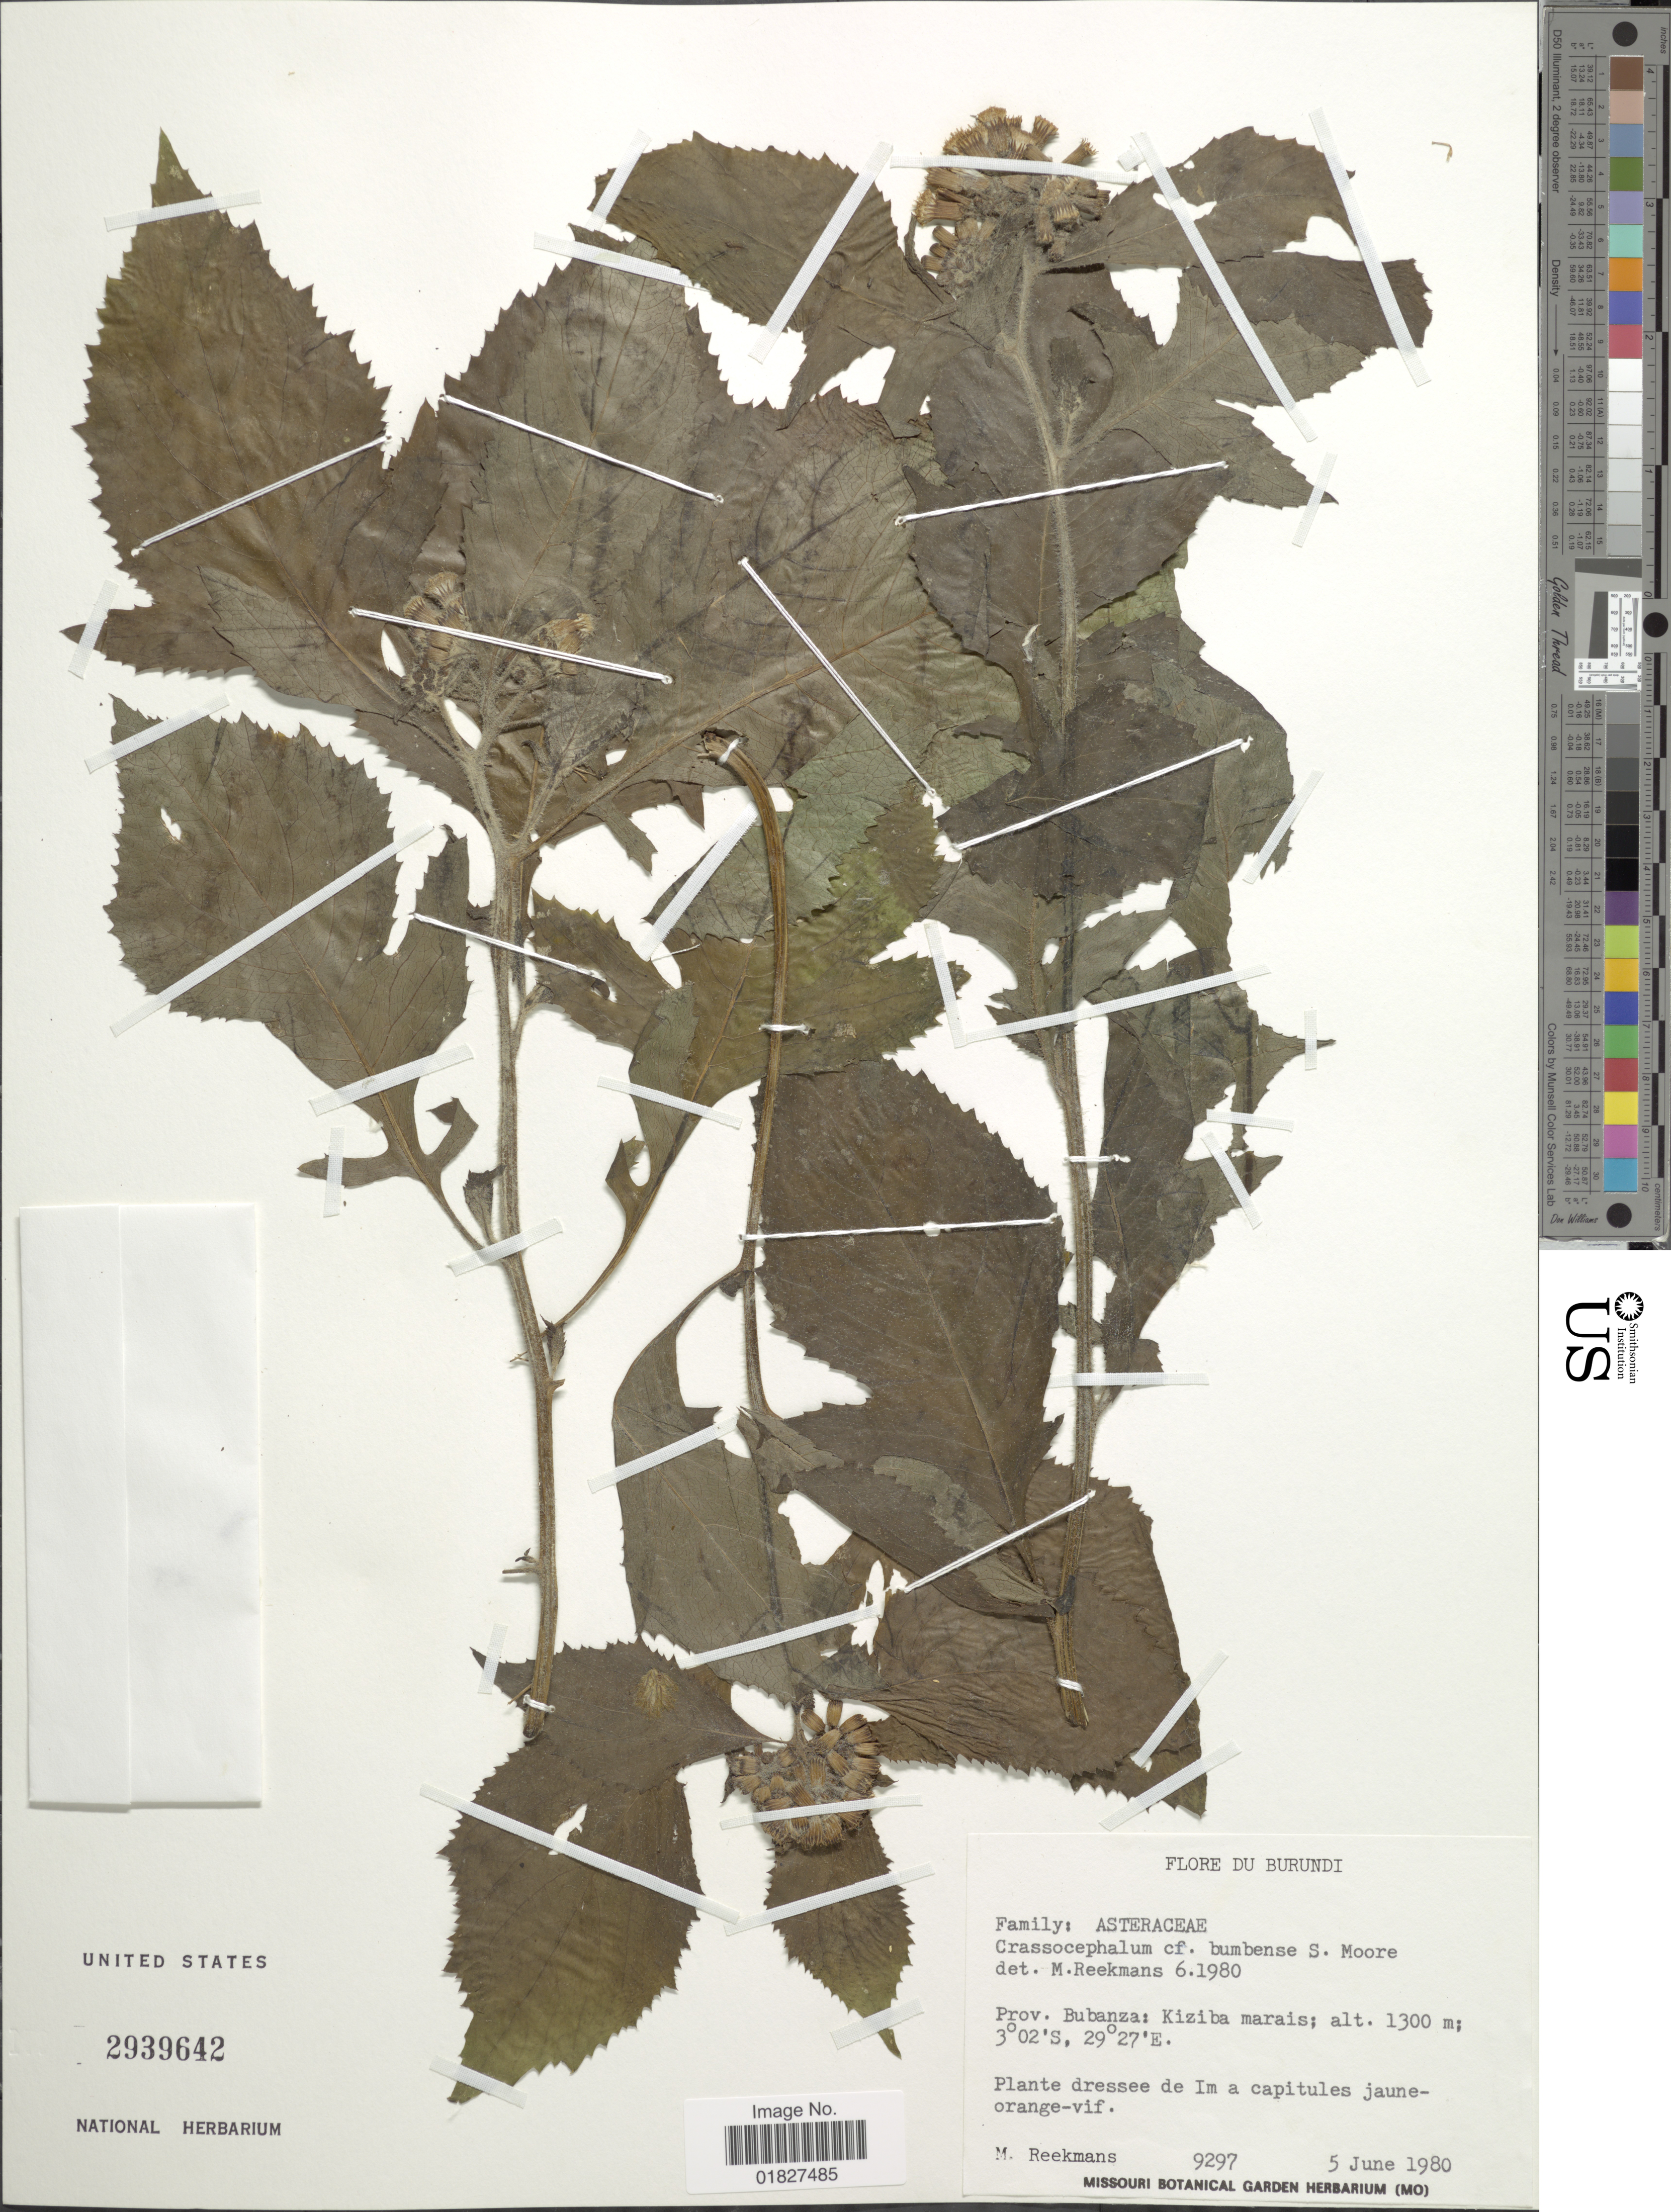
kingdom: Plantae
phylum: Tracheophyta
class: Magnoliopsida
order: Asterales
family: Asteraceae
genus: Crassocephalum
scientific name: Crassocephalum bumbense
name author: S. Moore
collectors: M. Reekmans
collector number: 9297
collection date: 1980-06-05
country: Burundi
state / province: Bubanza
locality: Kiziba marais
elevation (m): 1300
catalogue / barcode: US 2939642